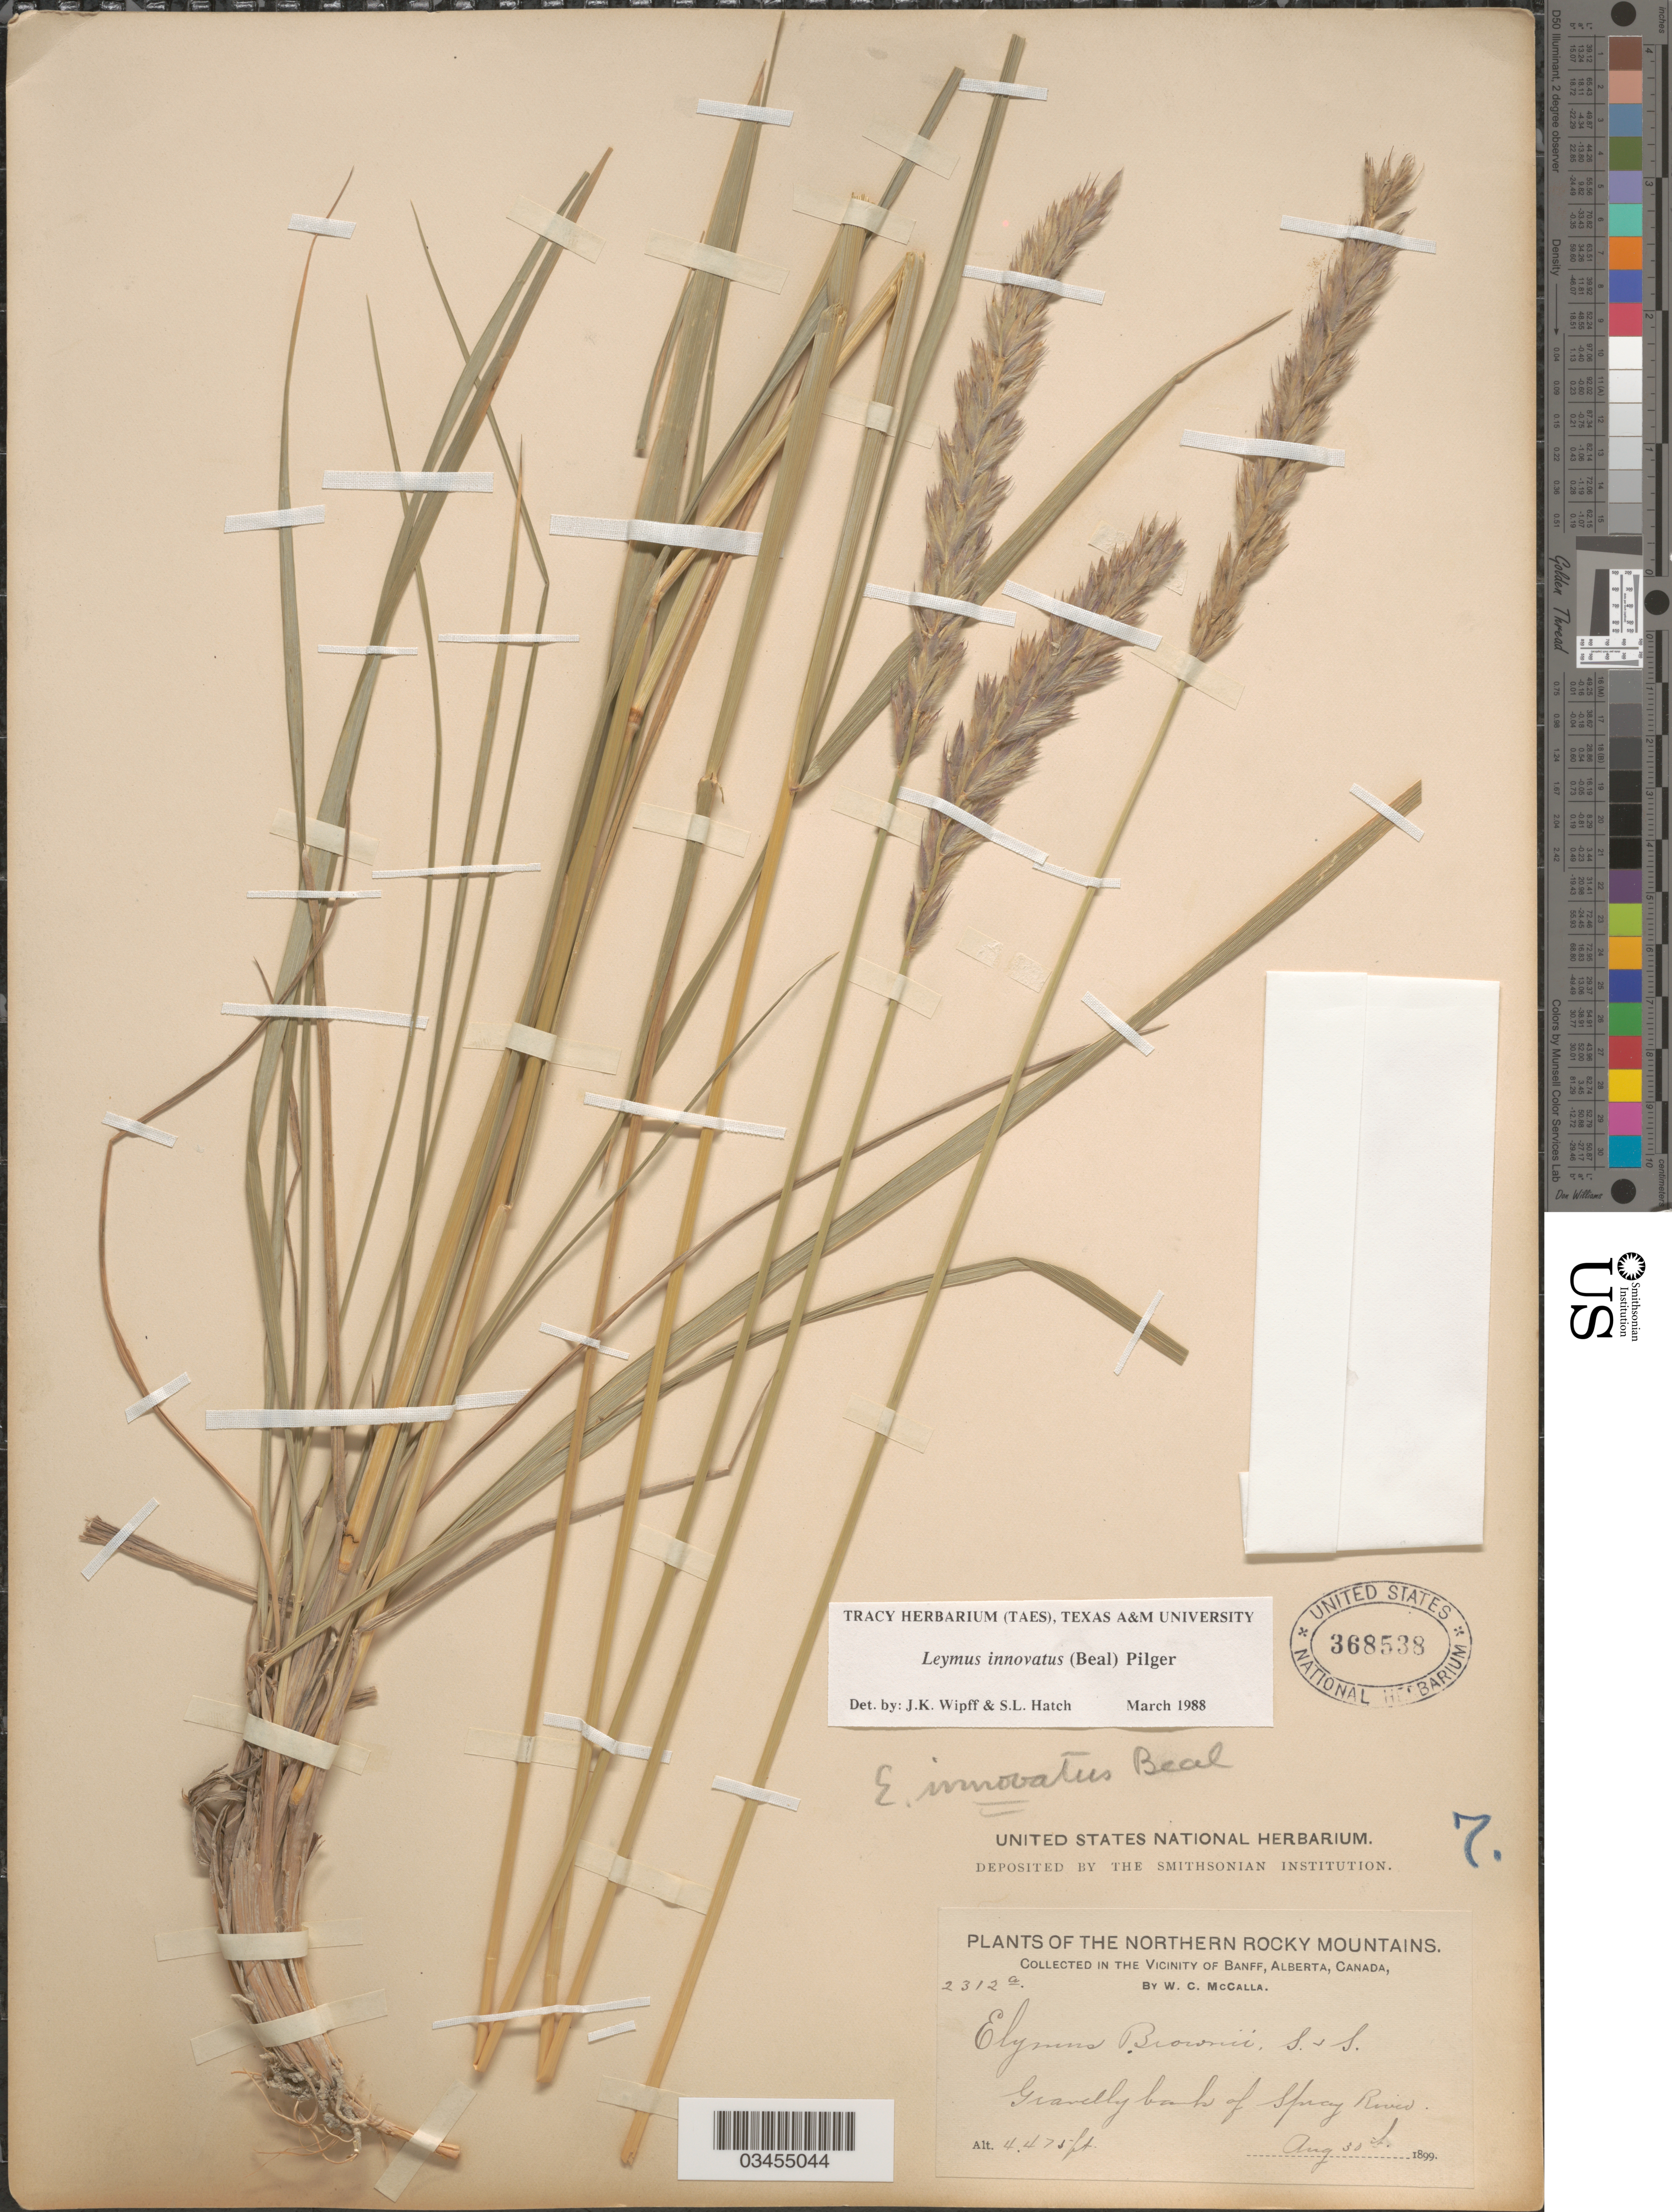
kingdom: Plantae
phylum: Tracheophyta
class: Liliopsida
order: Poales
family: Poaceae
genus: Leymus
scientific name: Leymus innovatus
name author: (W.J. Beal) Pilg.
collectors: W. McCalla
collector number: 2312a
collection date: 1899-08-30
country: Canada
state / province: Alberta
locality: Northern Rocky Mountains. In the Vicinity of Banff. Gravelly bank of Spray River.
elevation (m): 1364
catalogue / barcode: US 368538